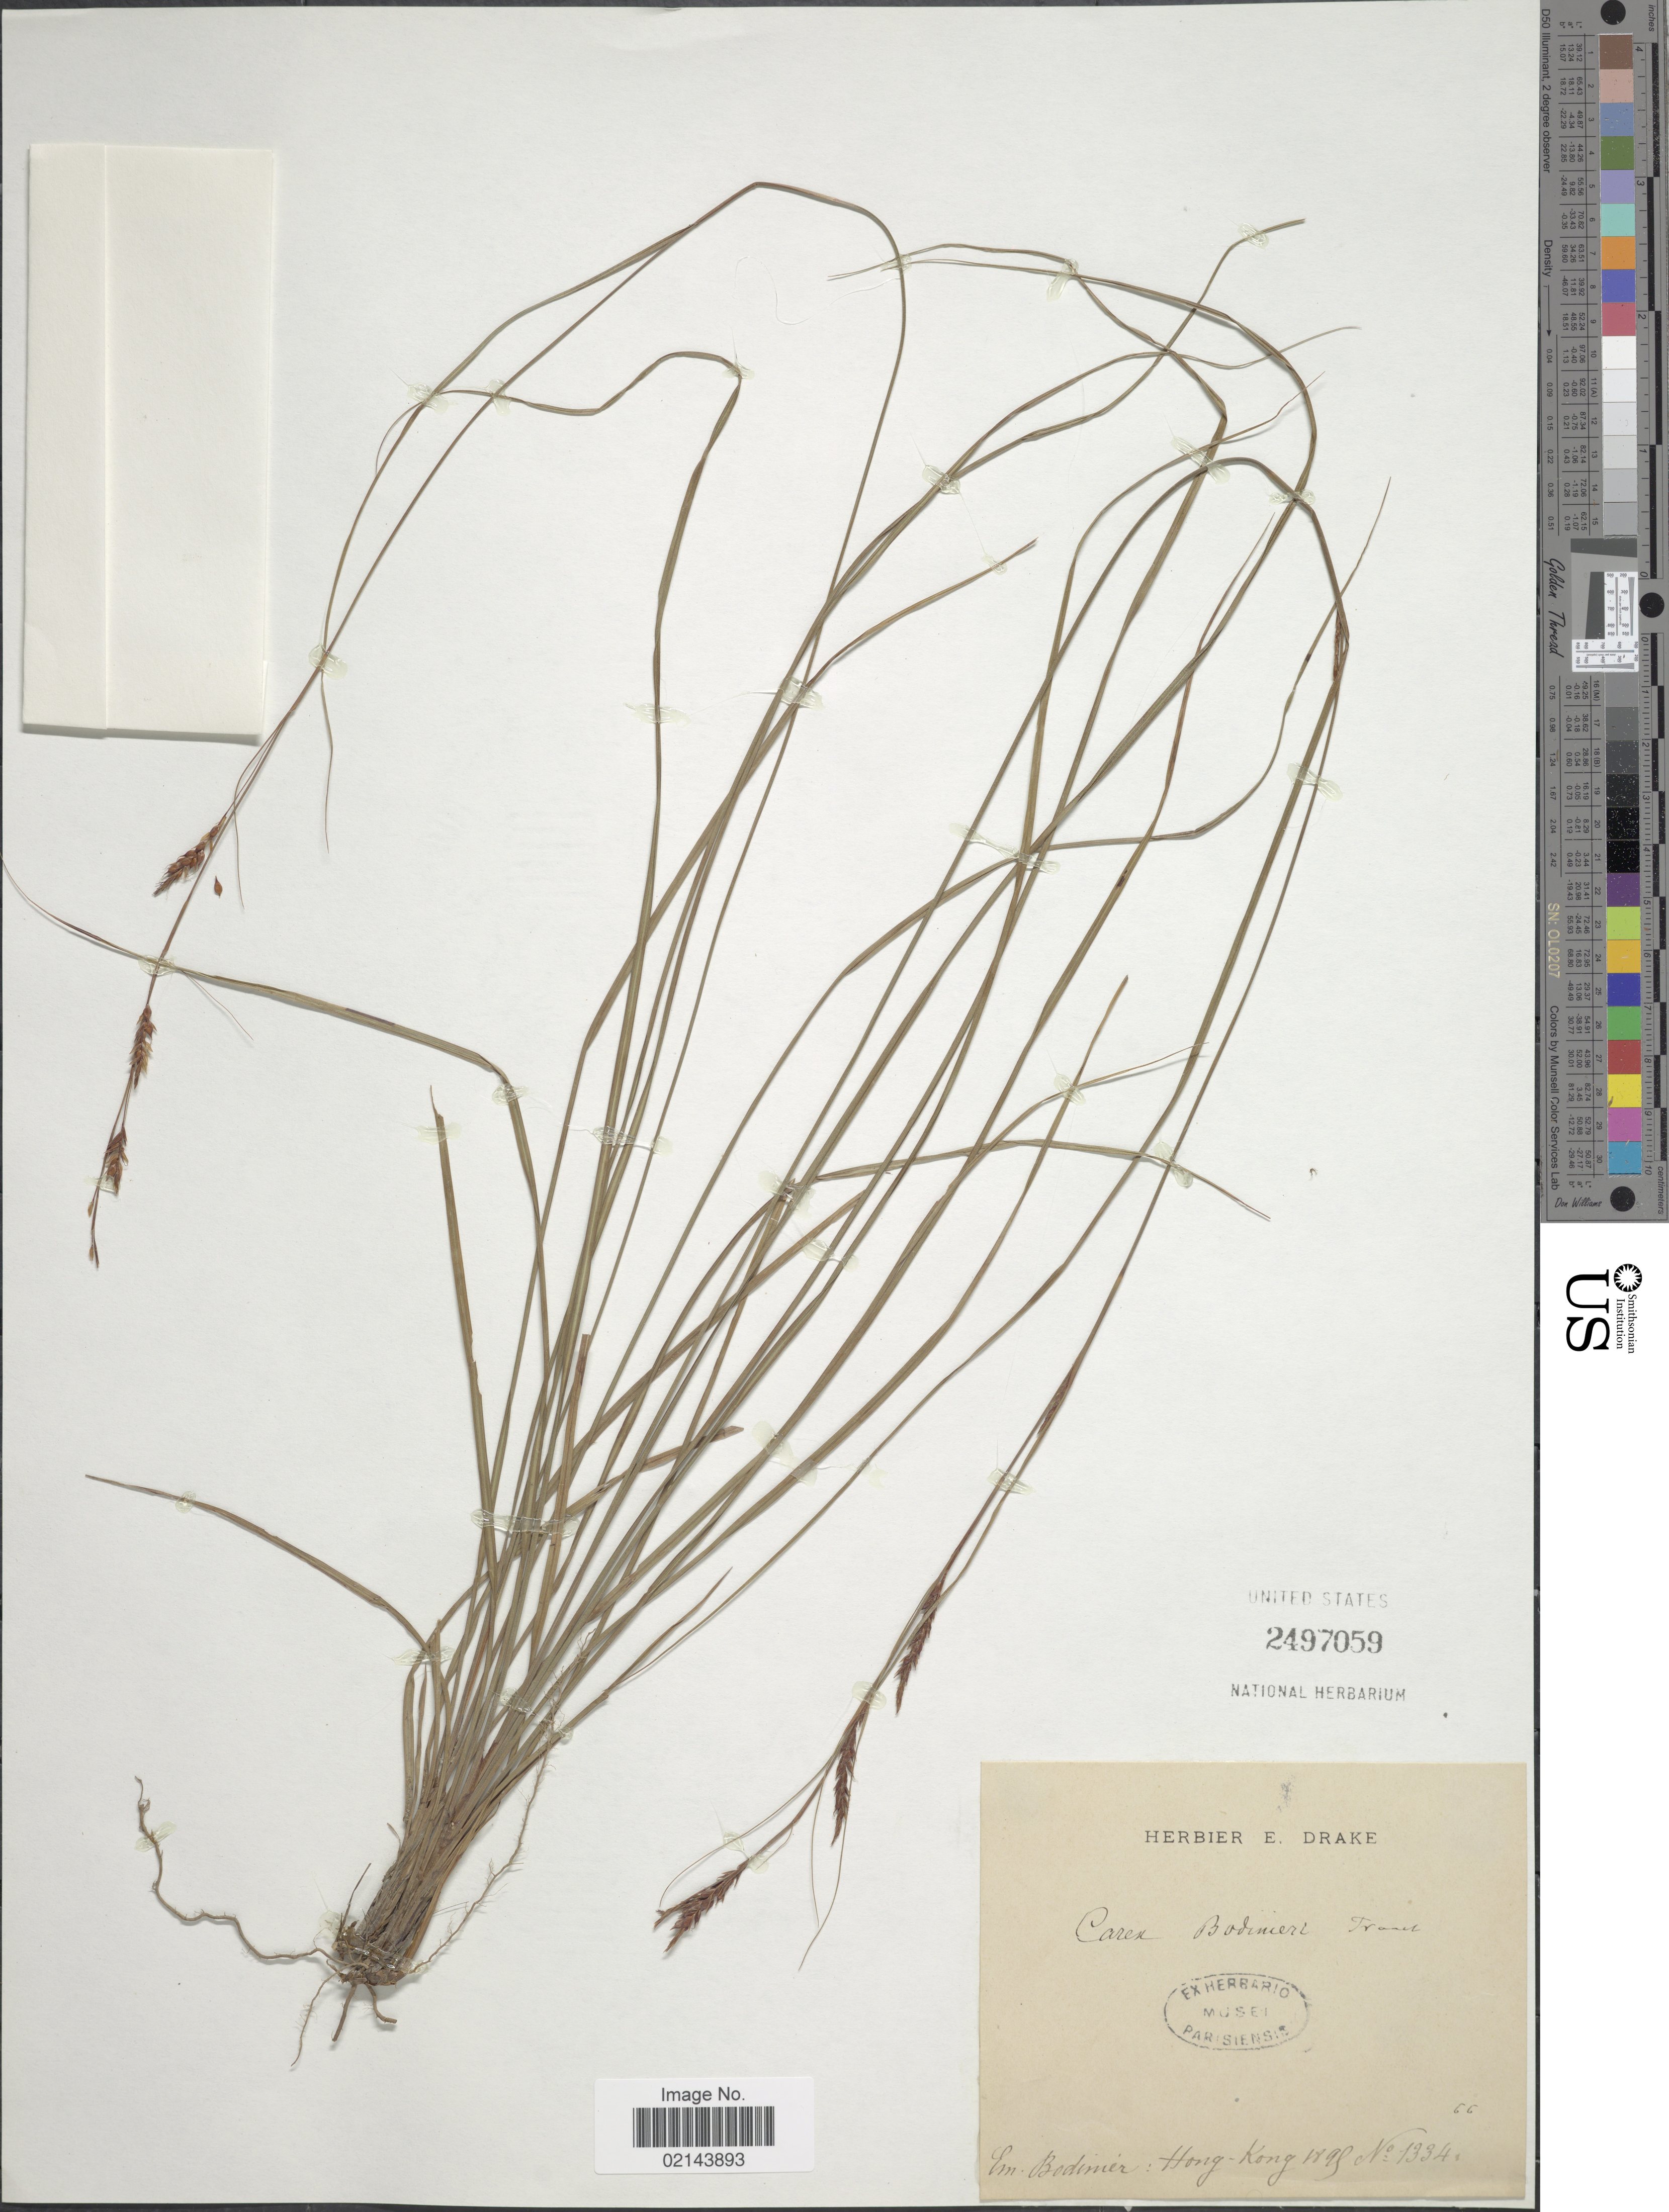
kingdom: Plantae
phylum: Tracheophyta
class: Liliopsida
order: Poales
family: Cyperaceae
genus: Carex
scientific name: Carex bodinieri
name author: Franch.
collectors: E. M. Bodinier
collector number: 1334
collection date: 1898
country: China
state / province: Hong Kong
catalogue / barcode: US 2497059